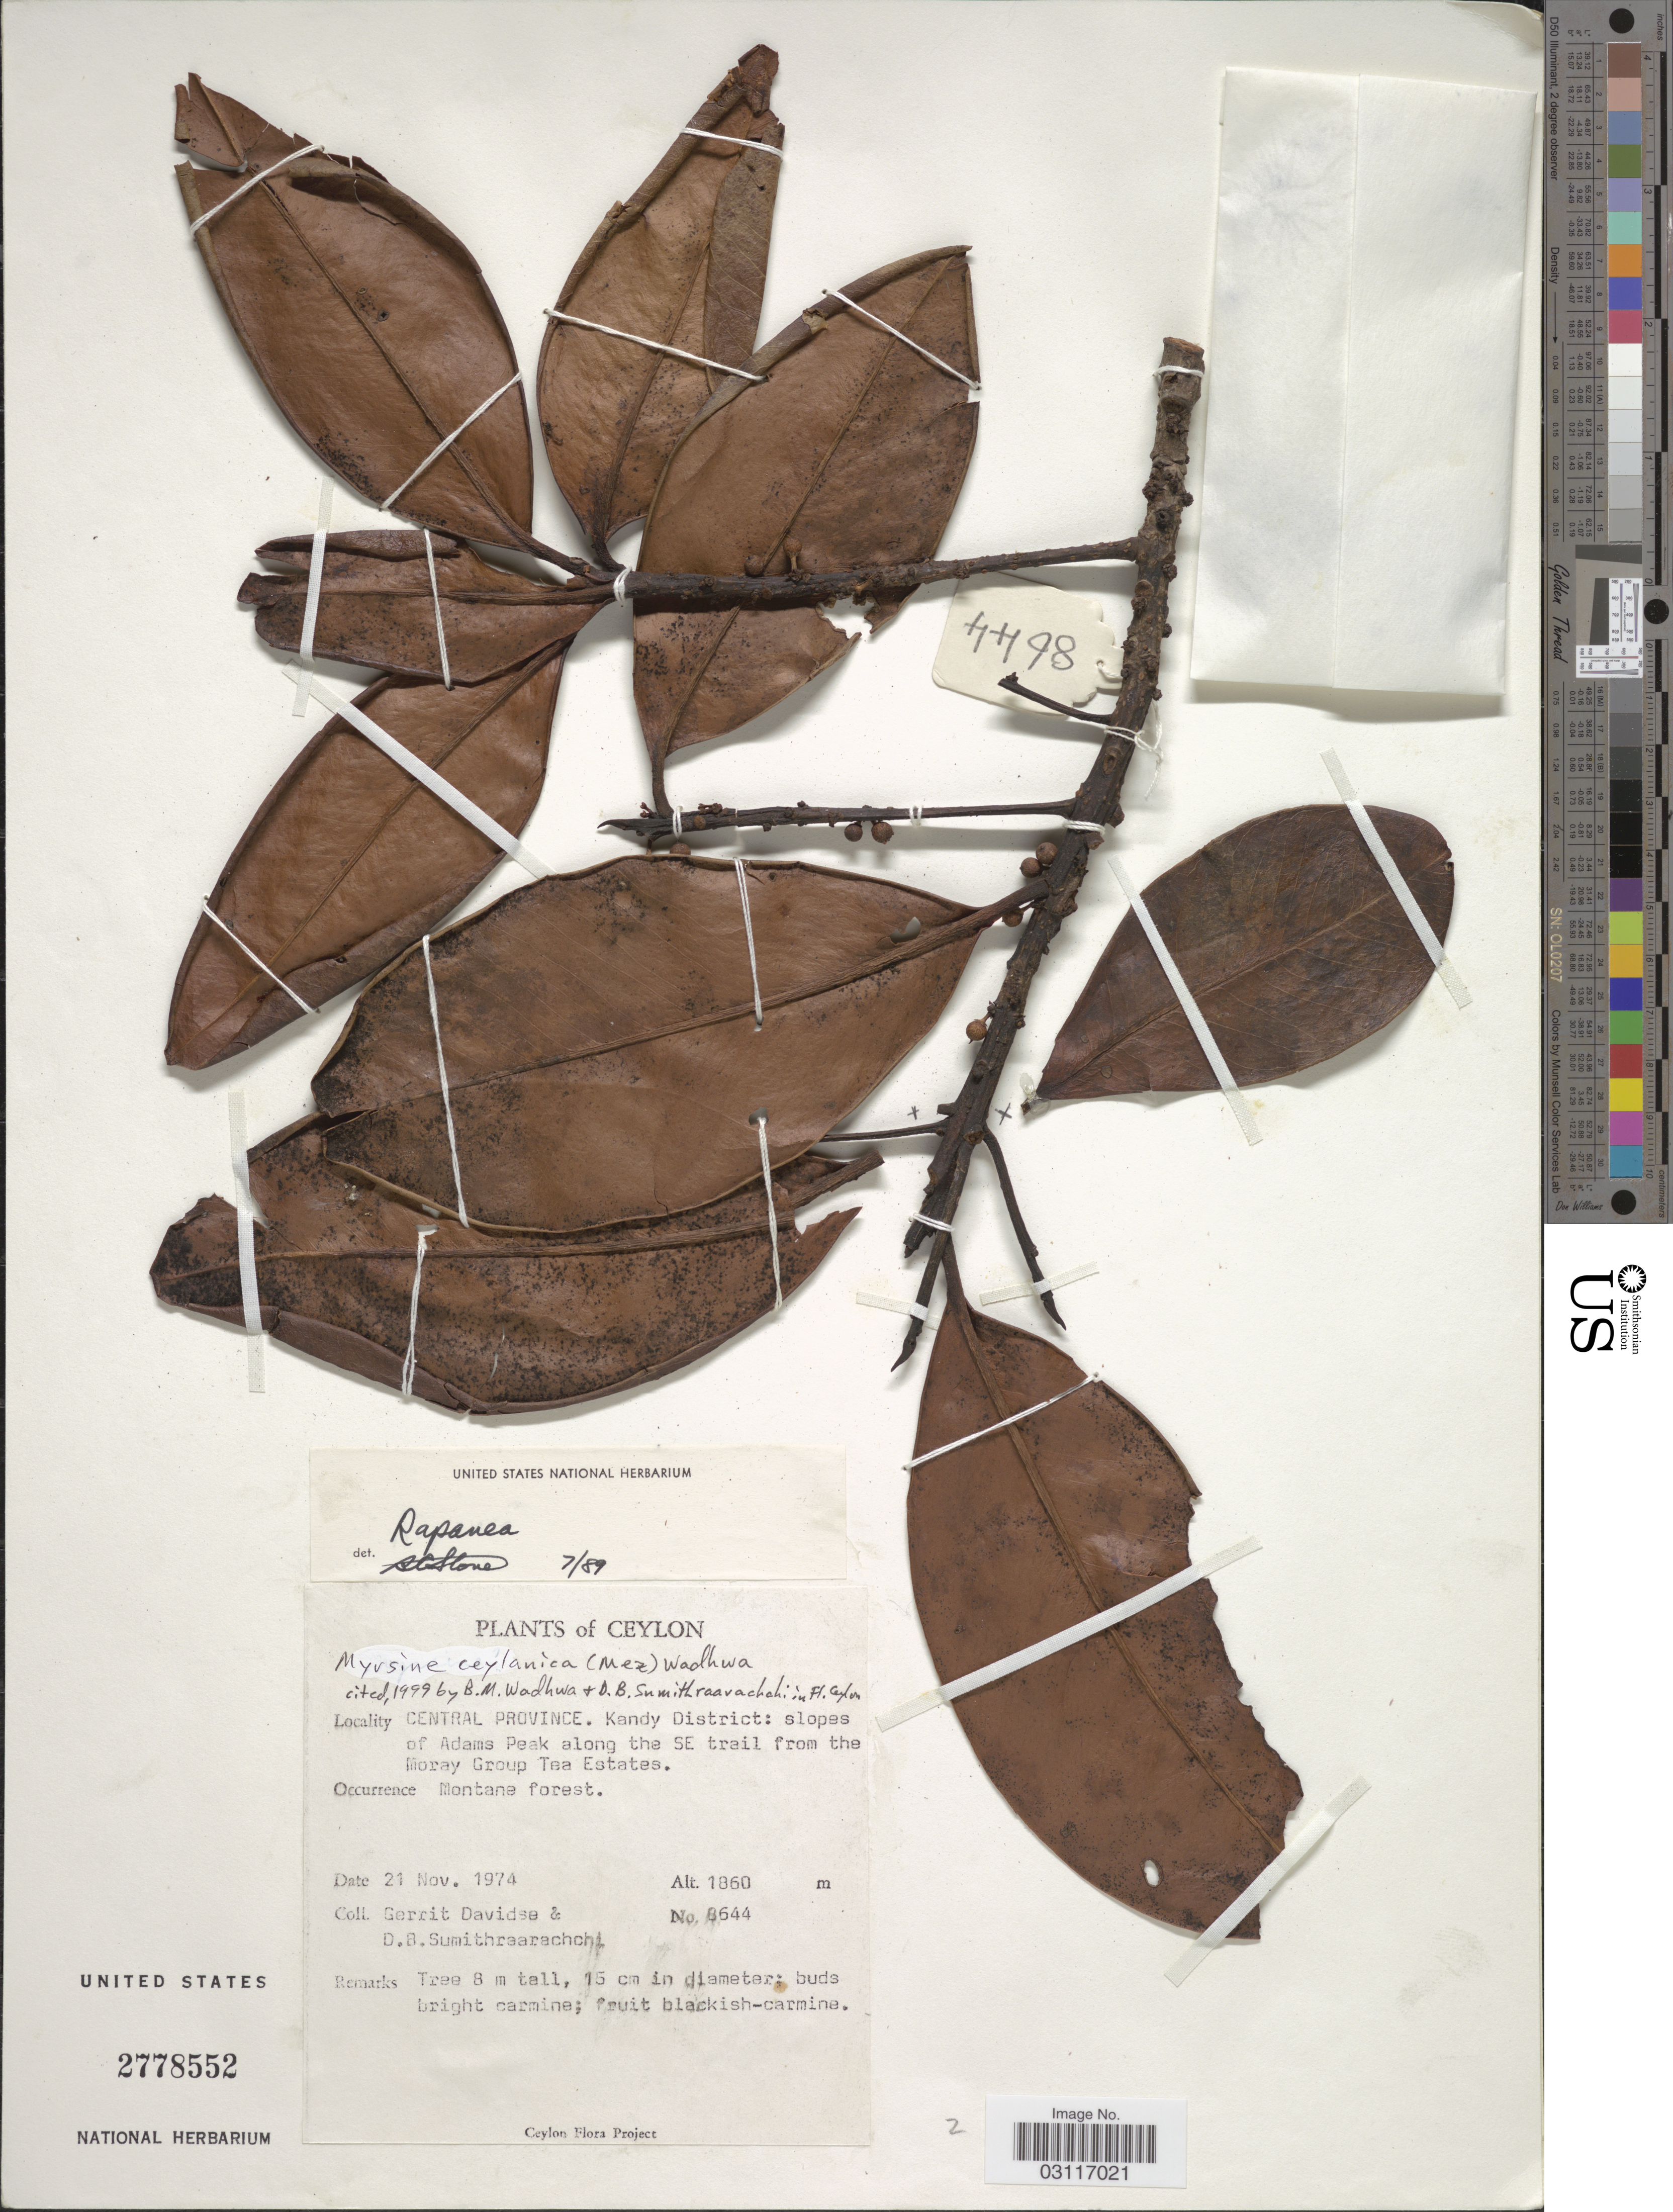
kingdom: Plantae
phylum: Tracheophyta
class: Magnoliopsida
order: Ericales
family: Primulaceae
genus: Myrsine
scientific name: Myrsine ceylanica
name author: (Mez) Wadhwa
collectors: G. Davidse & D. B. Sumithraarachchi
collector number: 8644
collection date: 1974-11-21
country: Sri Lanka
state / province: Central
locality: Ceylon. Kandy District: slopes of Adams Peak along the SE trail from the Moray Group Tea Estate.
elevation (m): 1860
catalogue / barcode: US 2778552